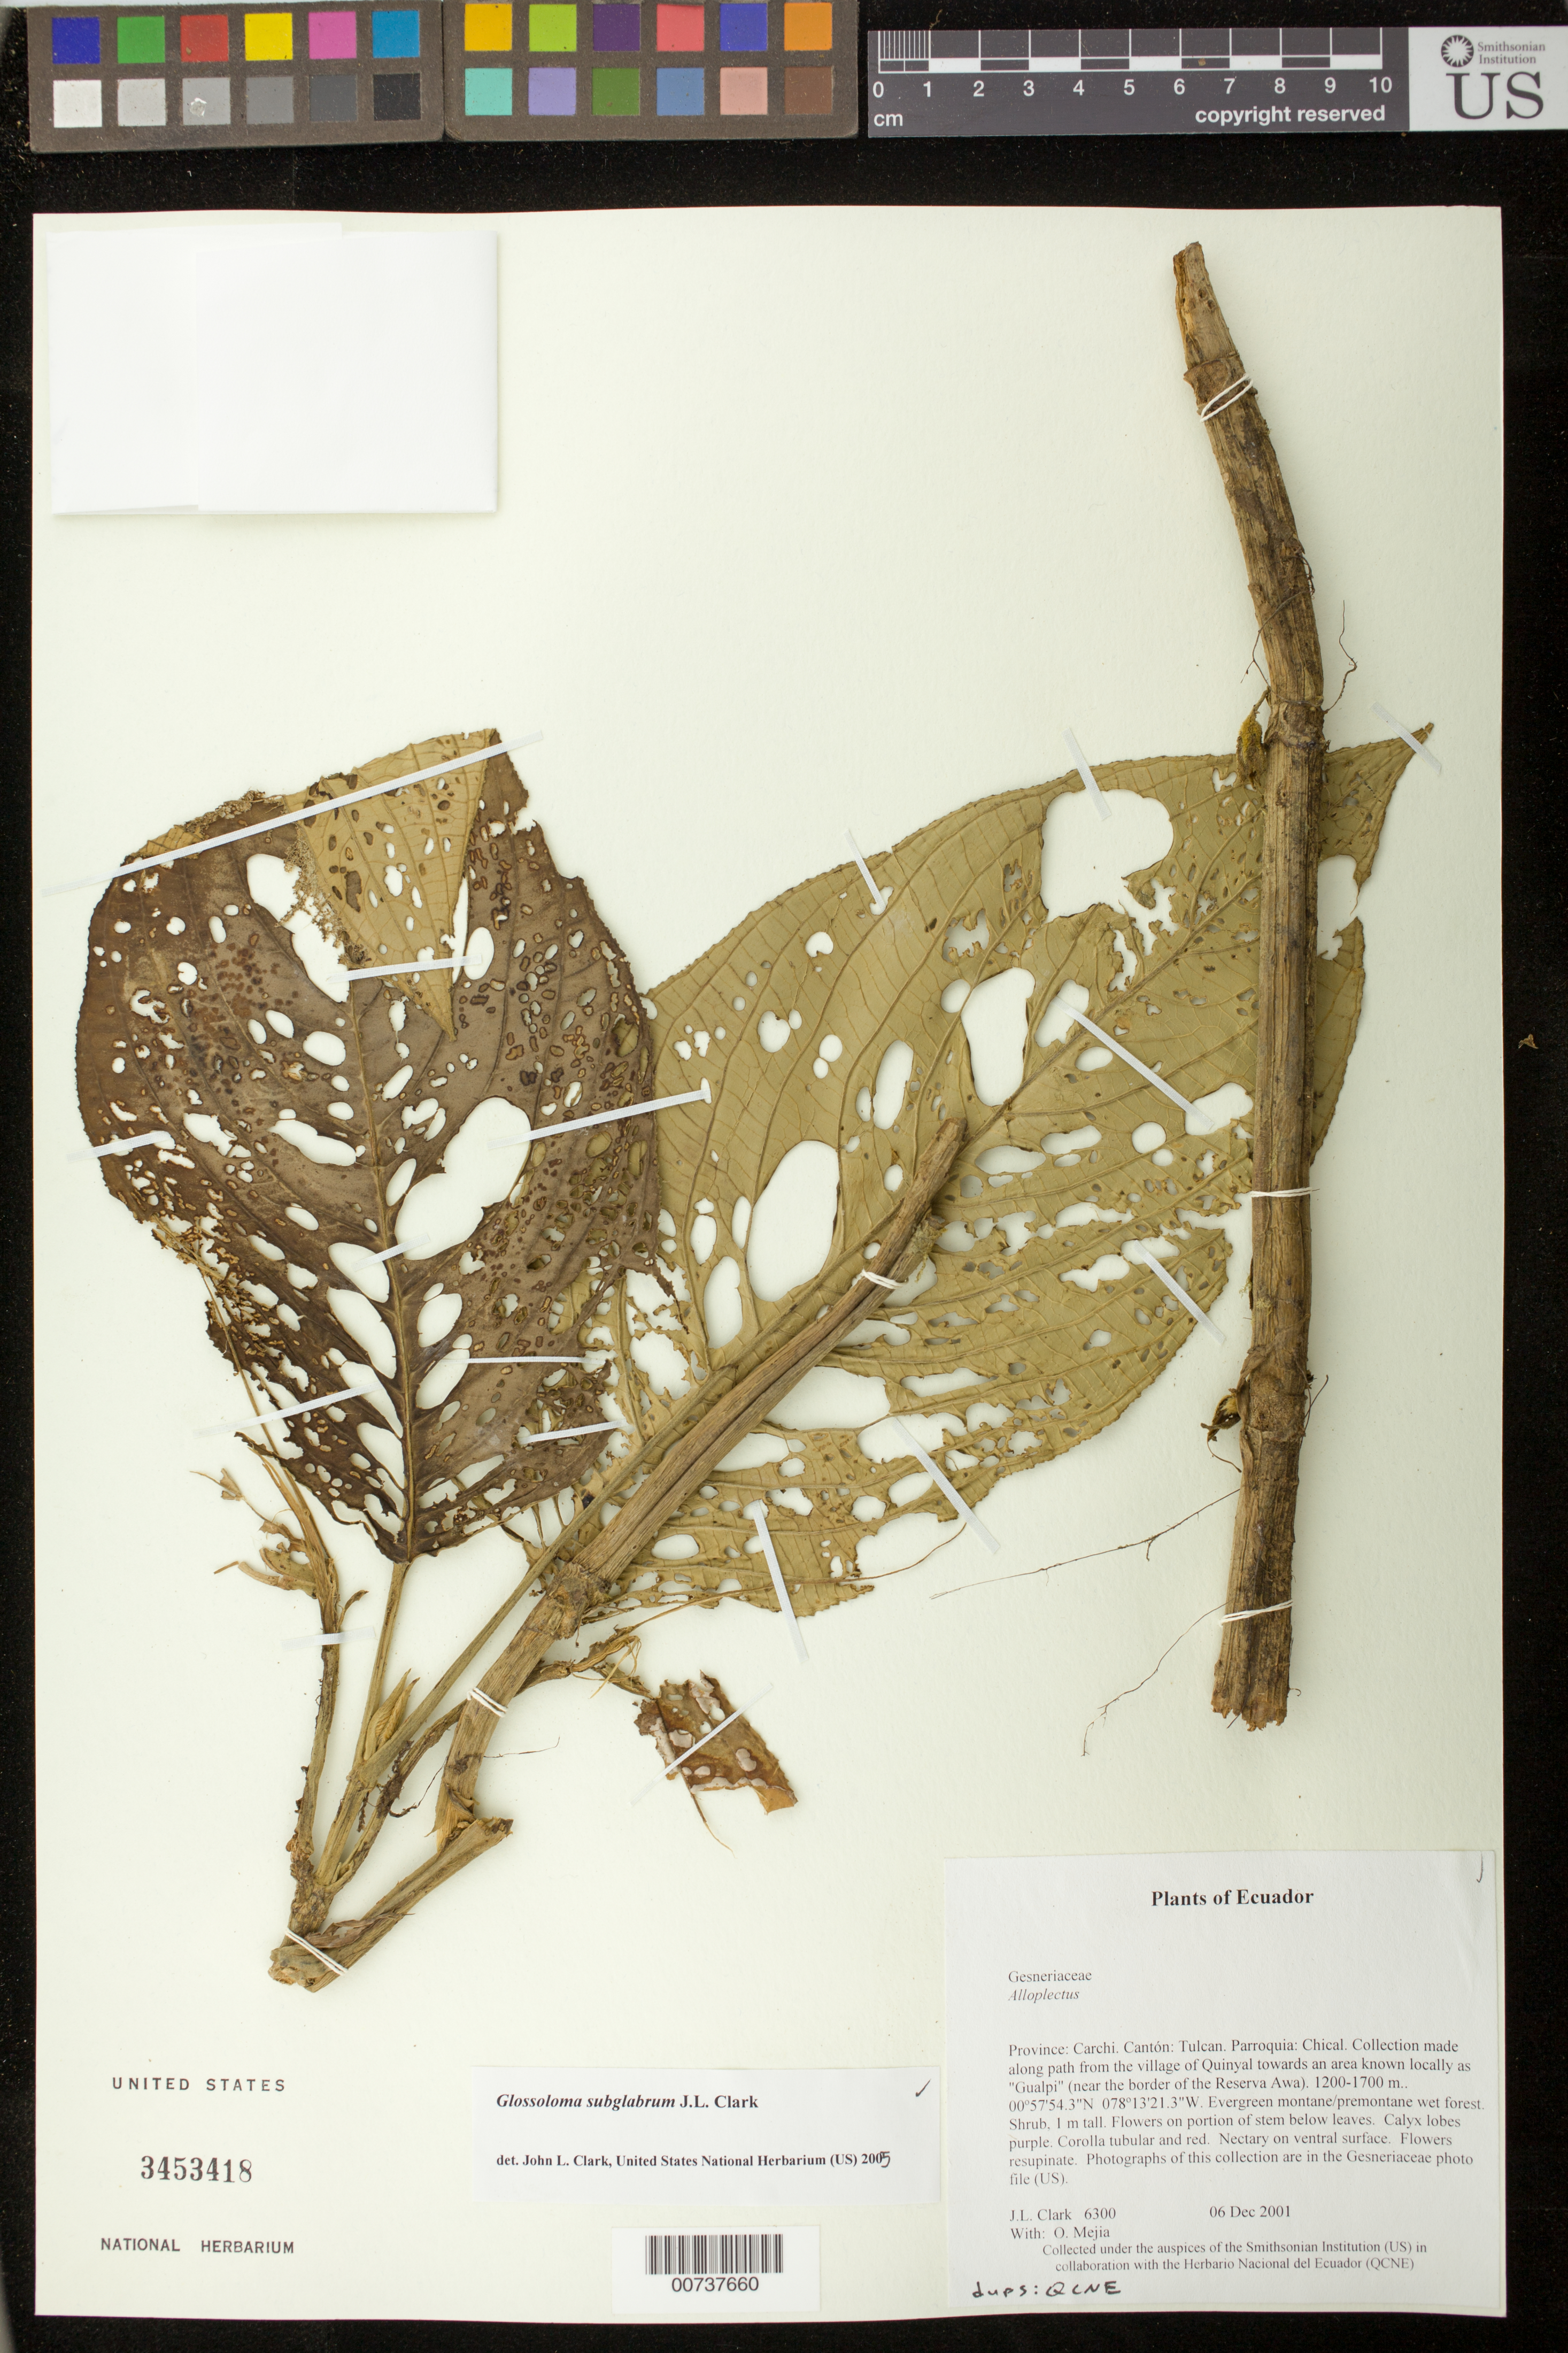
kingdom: Plantae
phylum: Tracheophyta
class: Magnoliopsida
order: Lamiales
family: Gesneriaceae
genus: Glossoloma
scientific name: Glossoloma subglabrum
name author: J.L. Clark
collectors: J. L. Clark & O. Mejia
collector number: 6300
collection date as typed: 06 Dec 2001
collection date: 2001-12-06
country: Ecuador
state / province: Carchi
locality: Tulcan. Parroquia: Chical. Collection made along path from the village of Quinyal towards an area known locally as "Gualpi" (near the border of the Reserva Awa).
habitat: Evergreen montane/premontane wet forest.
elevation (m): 1200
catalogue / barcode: US 3453418